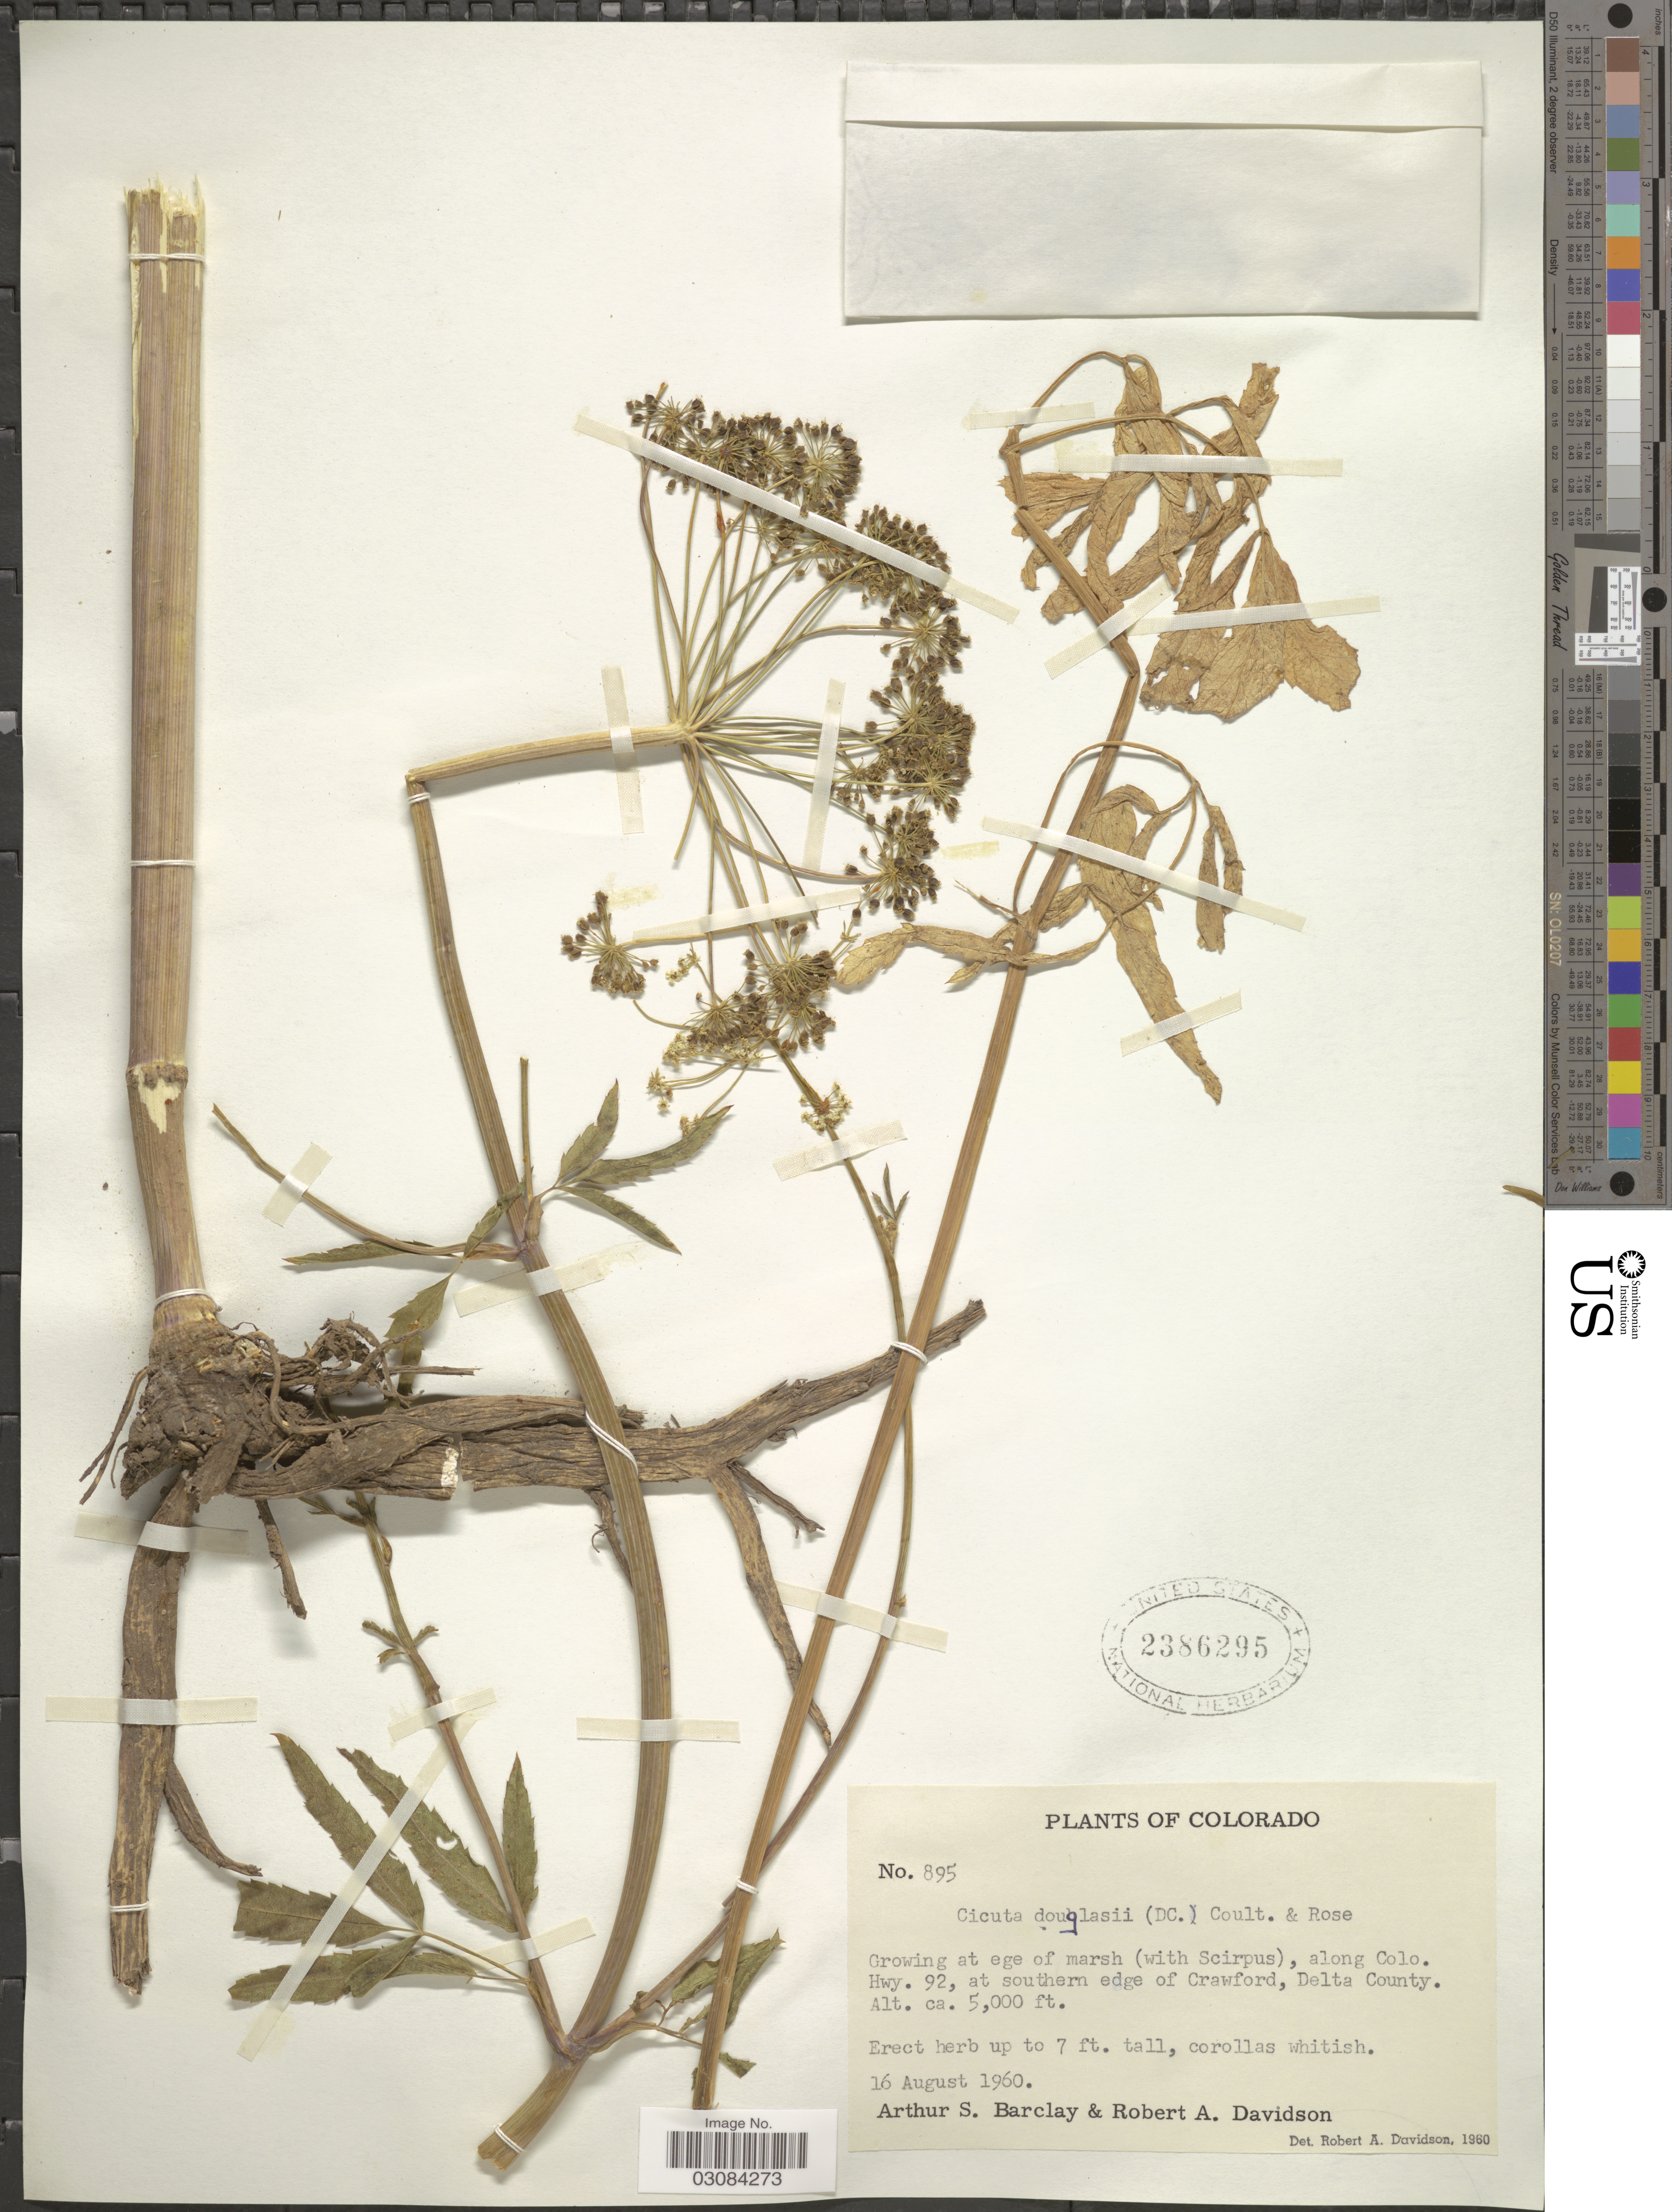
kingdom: Plantae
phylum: Tracheophyta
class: Magnoliopsida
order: Apiales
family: Apiaceae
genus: Cicuta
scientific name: Cicuta douglasii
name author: (DC.) J.M. Coult. & Rose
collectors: A. S. Barclay & R. A. Davidson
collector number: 895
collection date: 1960-08-16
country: United States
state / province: Colorado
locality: Along Colo. hwy. 92, at southern edge of Crawford, Delta County.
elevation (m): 1524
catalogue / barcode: US 2386295